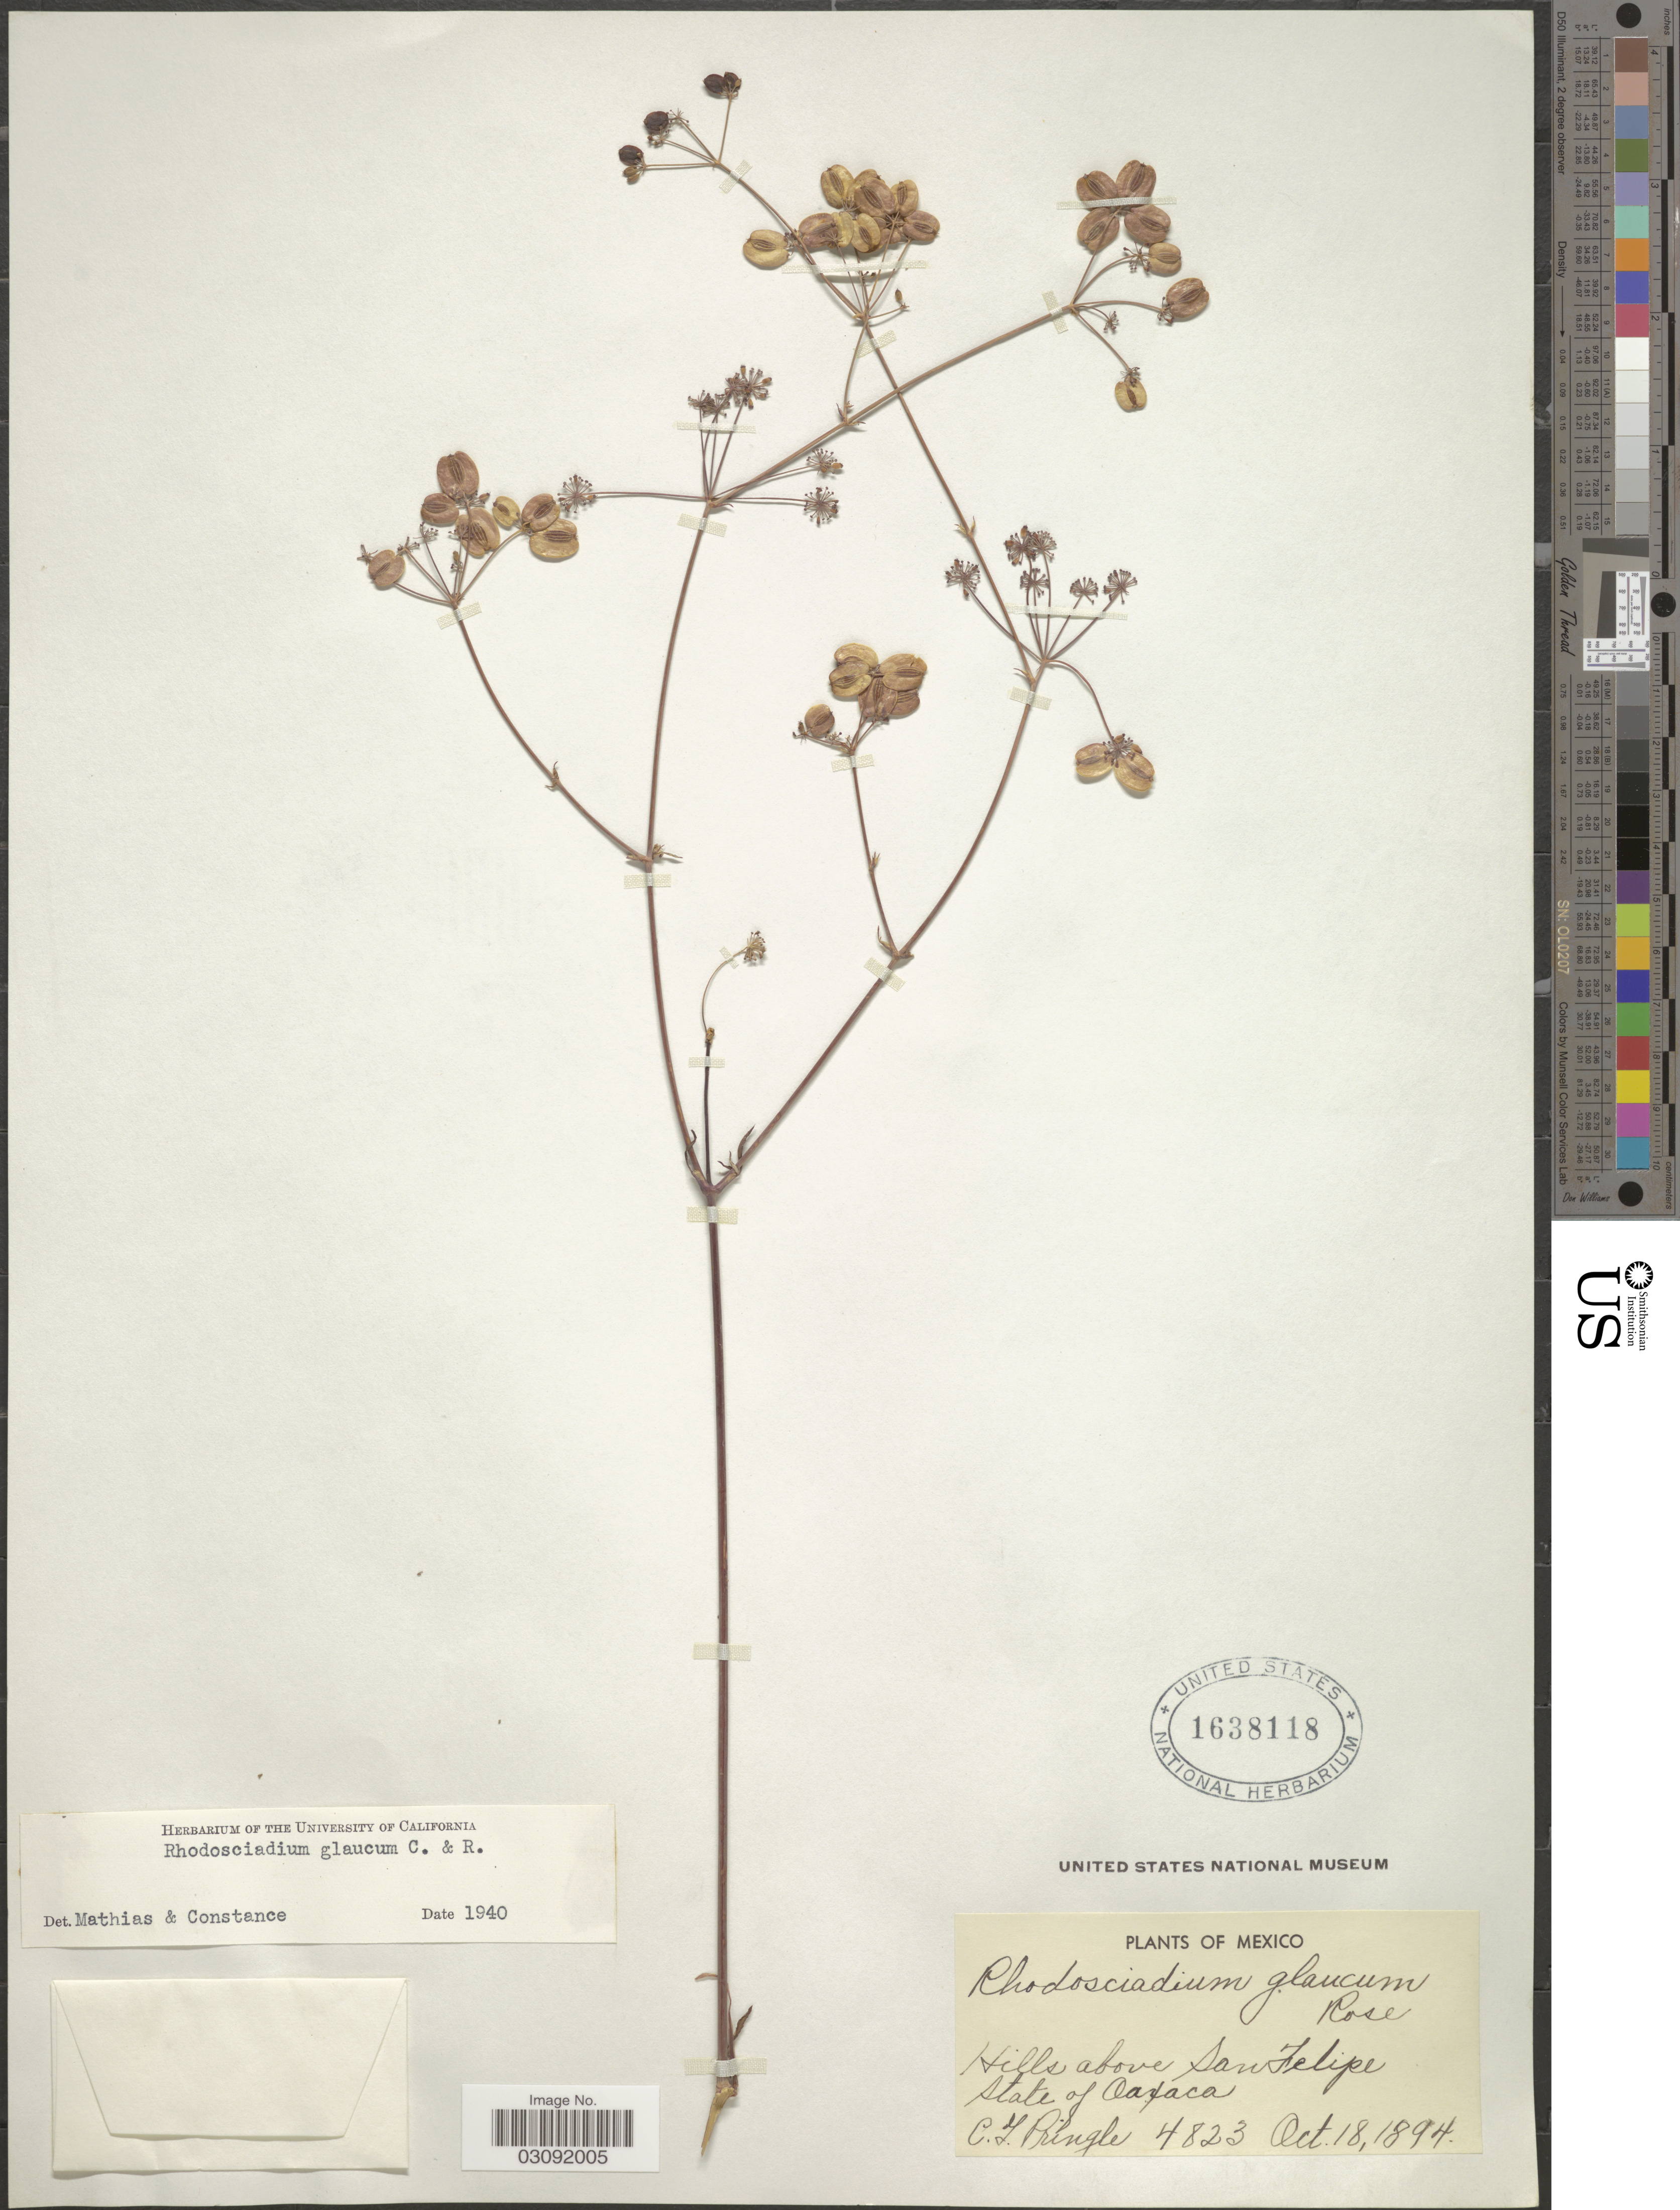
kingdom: Plantae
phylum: Tracheophyta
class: Magnoliopsida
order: Apiales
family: Apiaceae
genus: Rhodosciadium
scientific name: Rhodosciadium glaucum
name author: J.M. Coult. & Rose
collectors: C. G. Pringle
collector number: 4823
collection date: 1894-10-18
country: Mexico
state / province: Oaxaca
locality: Hills above San Felipe.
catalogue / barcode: US 1638118